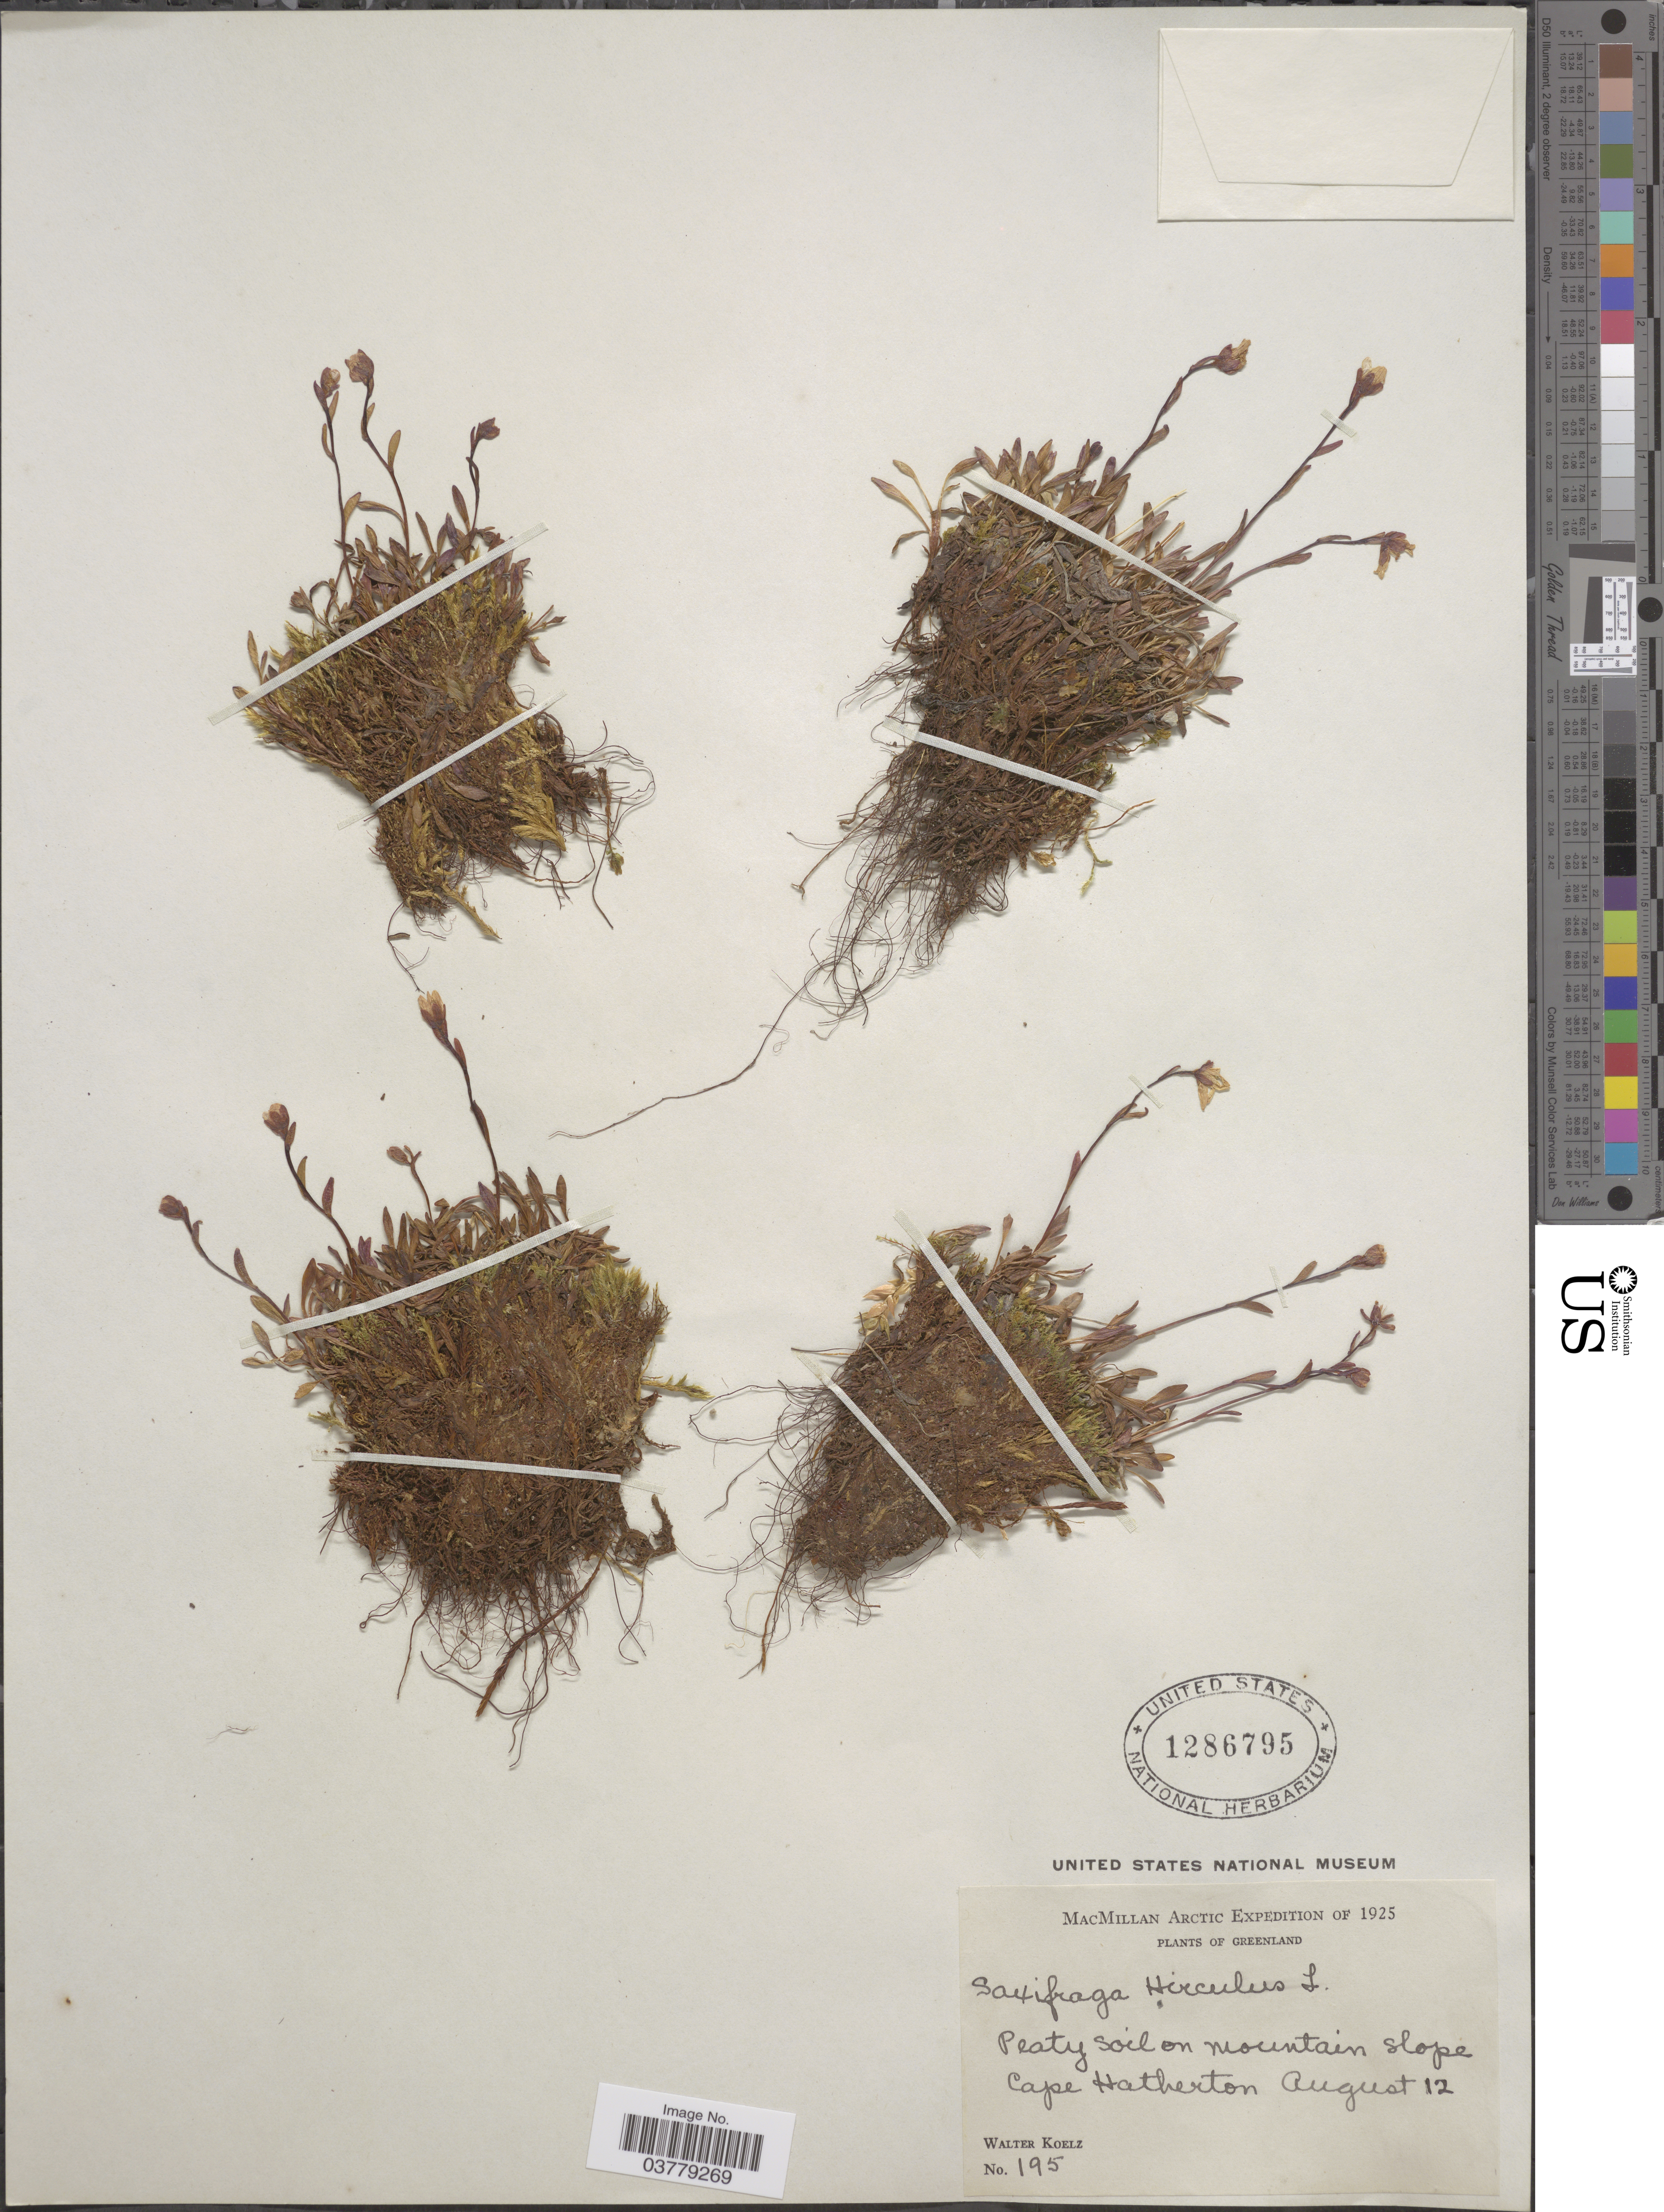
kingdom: Plantae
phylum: Tracheophyta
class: Magnoliopsida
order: Saxifragales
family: Saxifragaceae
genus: Saxifraga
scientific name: Saxifraga hirculus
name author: L.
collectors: W. N. Koelz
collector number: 195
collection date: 1925-08-12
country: Greenland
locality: Peaty soil on mountain slope Cape Hatherton.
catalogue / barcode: US 1286795